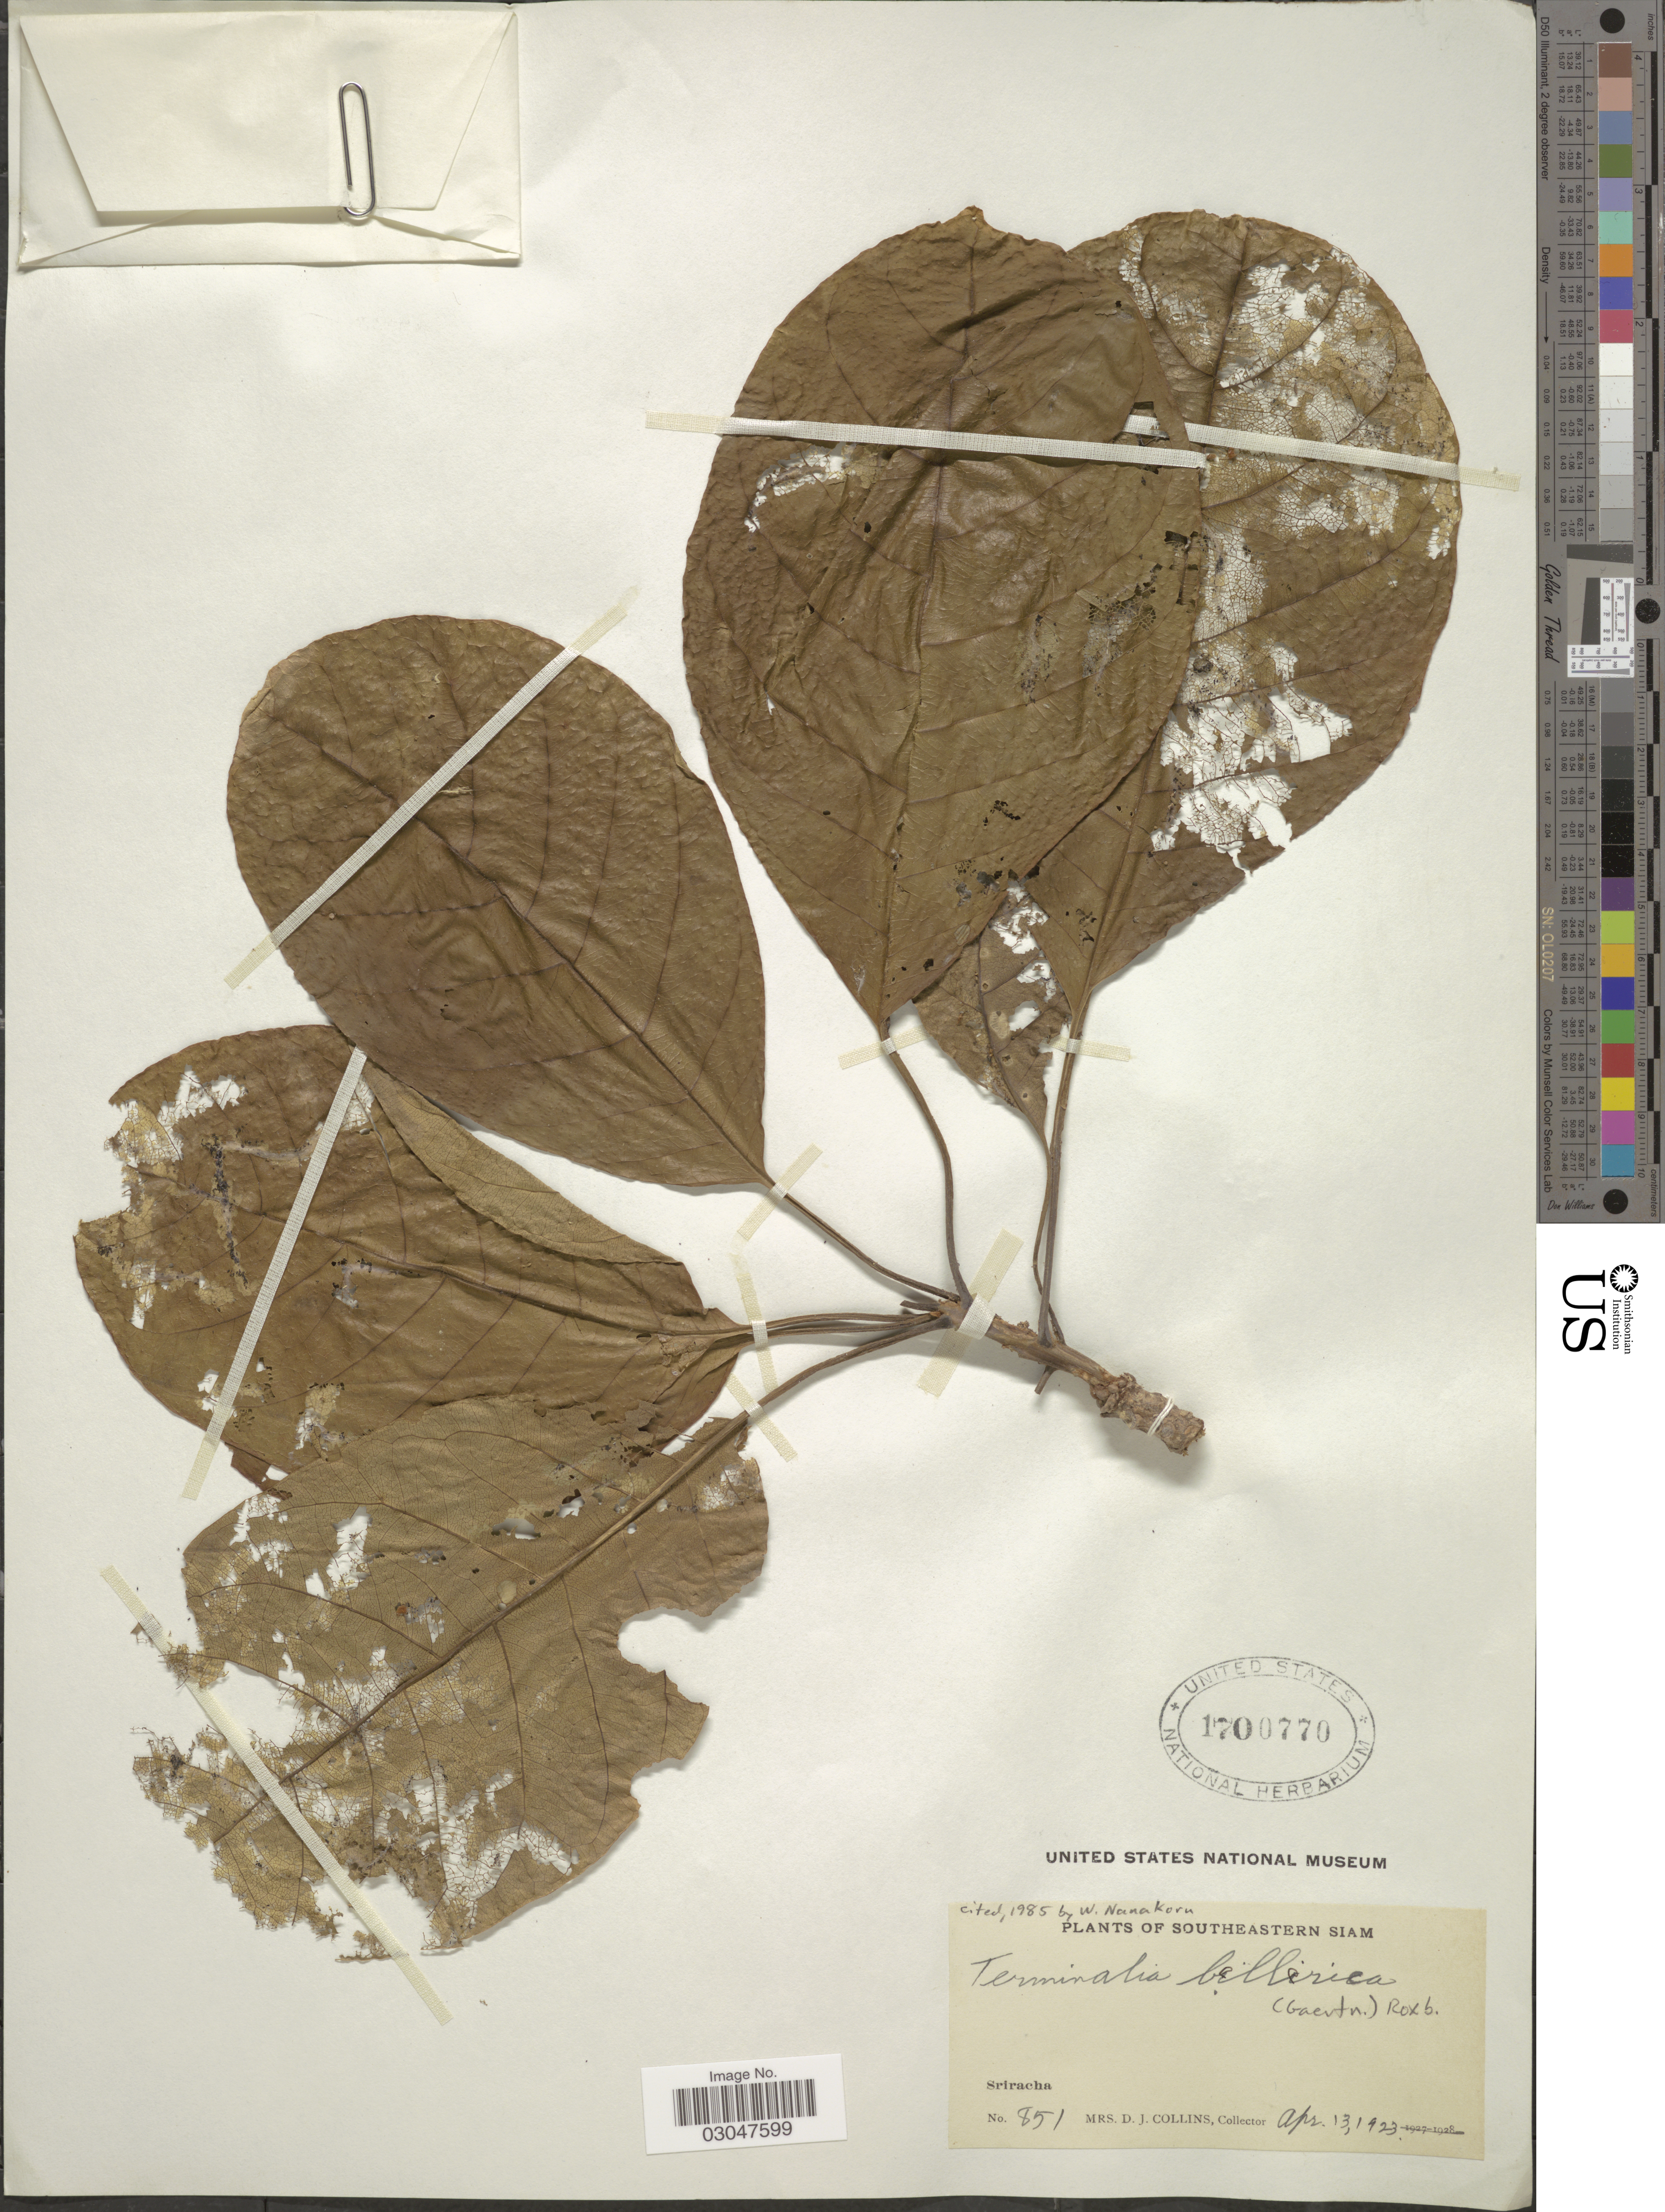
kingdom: Plantae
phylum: Tracheophyta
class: Magnoliopsida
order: Myrtales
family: Combretaceae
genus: Terminalia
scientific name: Terminalia bellirica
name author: (Gaertn.) Roxb.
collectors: Mrs. D. J. Collins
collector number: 851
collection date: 1923-04-13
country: Thailand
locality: Southeastern Siam. Sriracha.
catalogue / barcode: US 1700770